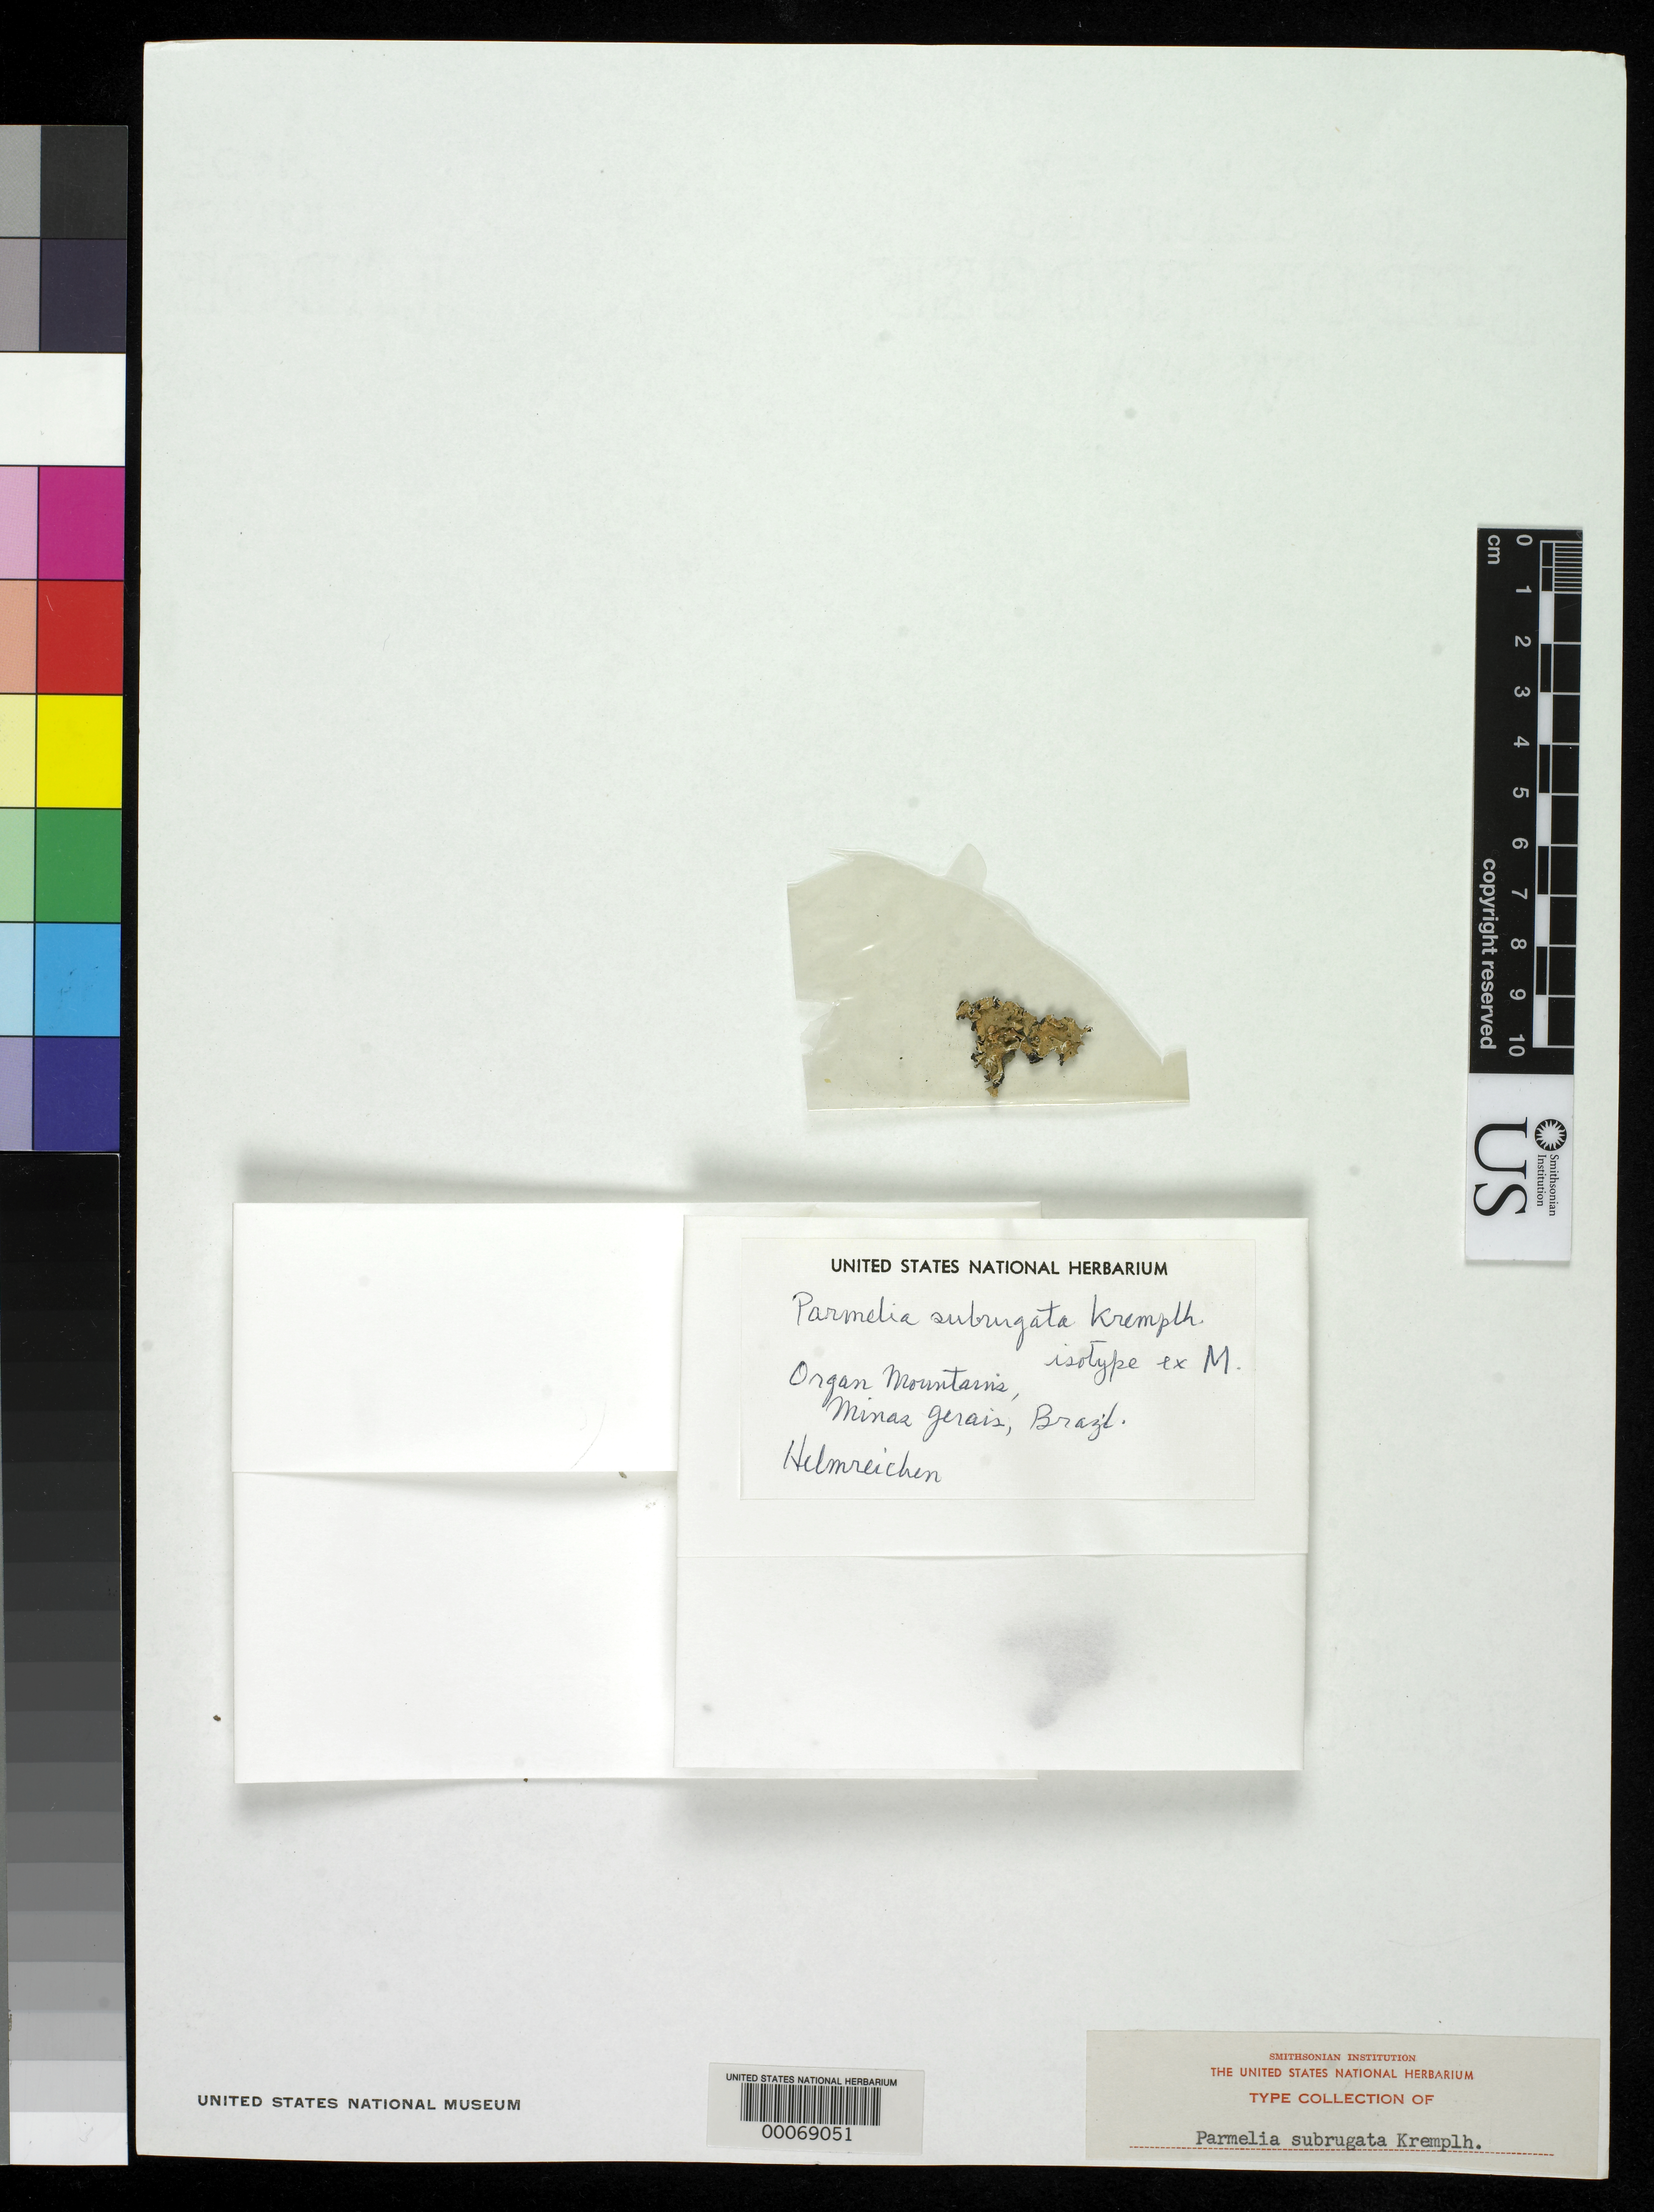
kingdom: Fungi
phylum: Ascomycota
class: Lecanoromycetes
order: Lecanorales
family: Parmeliaceae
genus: Parmelia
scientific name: Parmelia subrugata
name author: Kremp.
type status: Isotype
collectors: -. Helmreichen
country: Brazil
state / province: Minas Gerais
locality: Organ Mts.